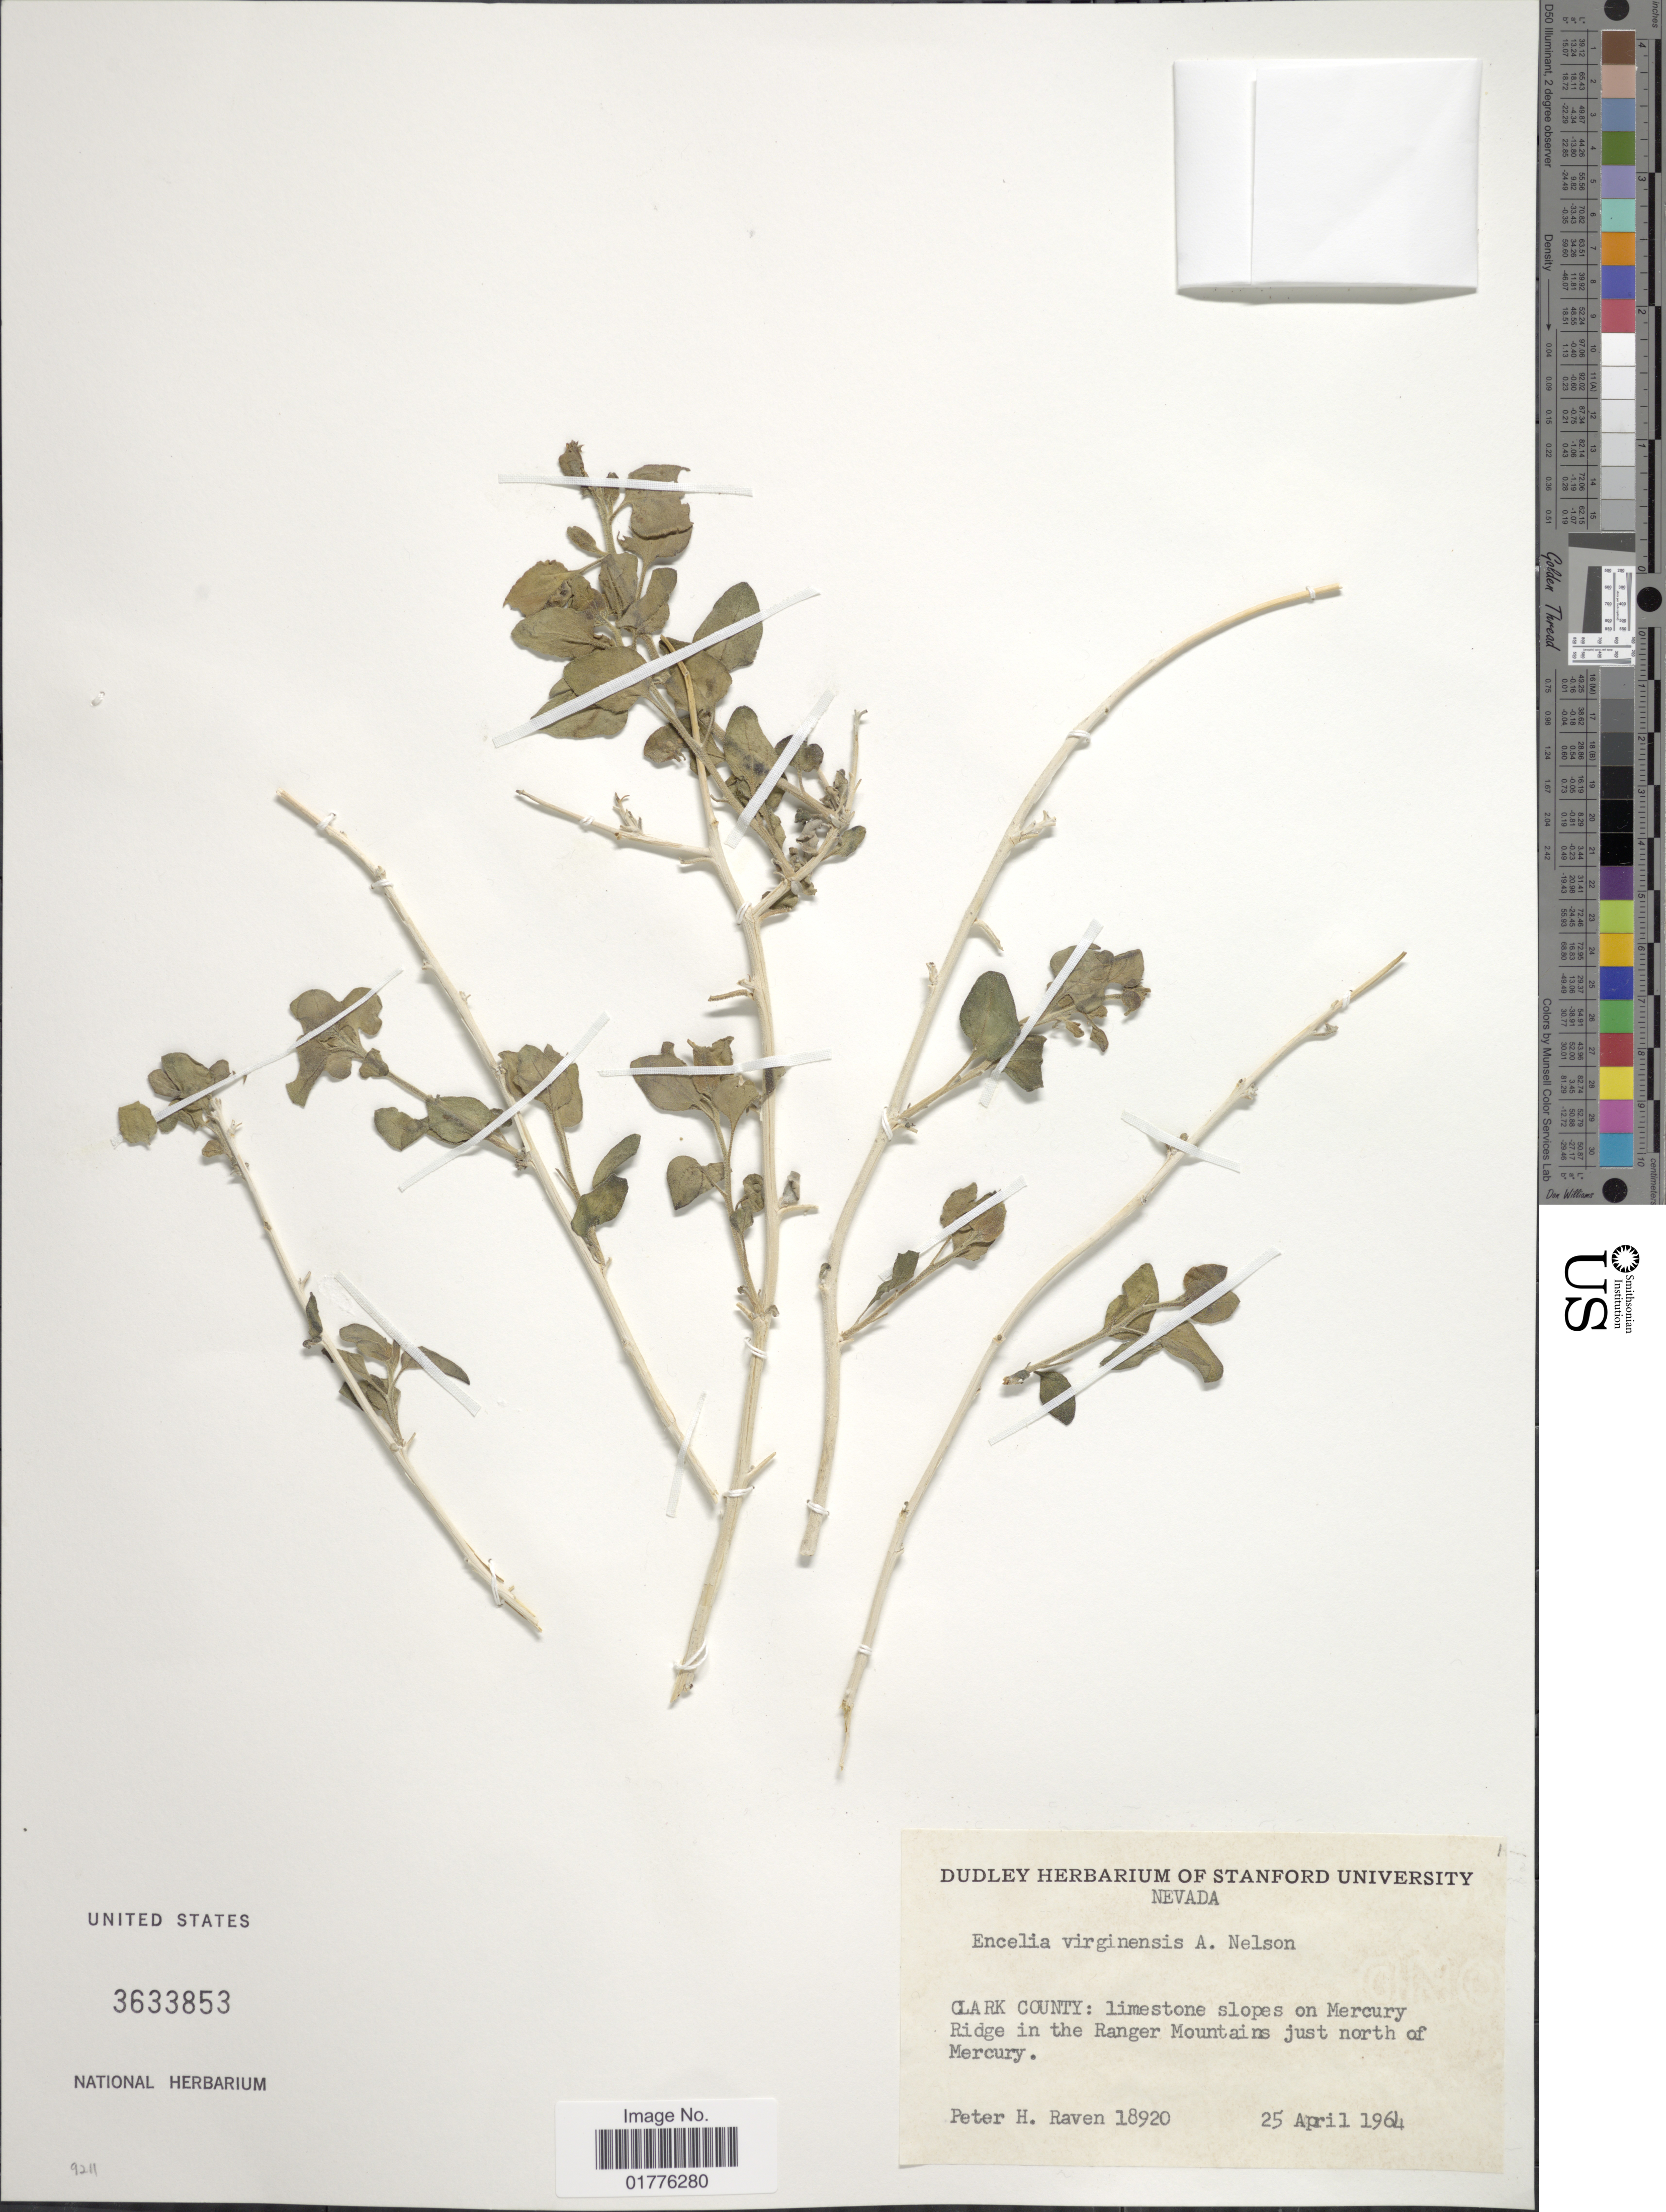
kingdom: Plantae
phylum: Tracheophyta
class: Magnoliopsida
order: Asterales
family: Asteraceae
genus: Encelia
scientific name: Encelia frutescens var. virginensis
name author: (A. Nelson) S.F. Blake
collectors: P. Raven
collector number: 18920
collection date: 1964-04-25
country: United States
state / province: Nevada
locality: Clark County: limestone slopes on Mercury Ridge in the Ranger Mountains just north of Mercury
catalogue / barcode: US 3633853